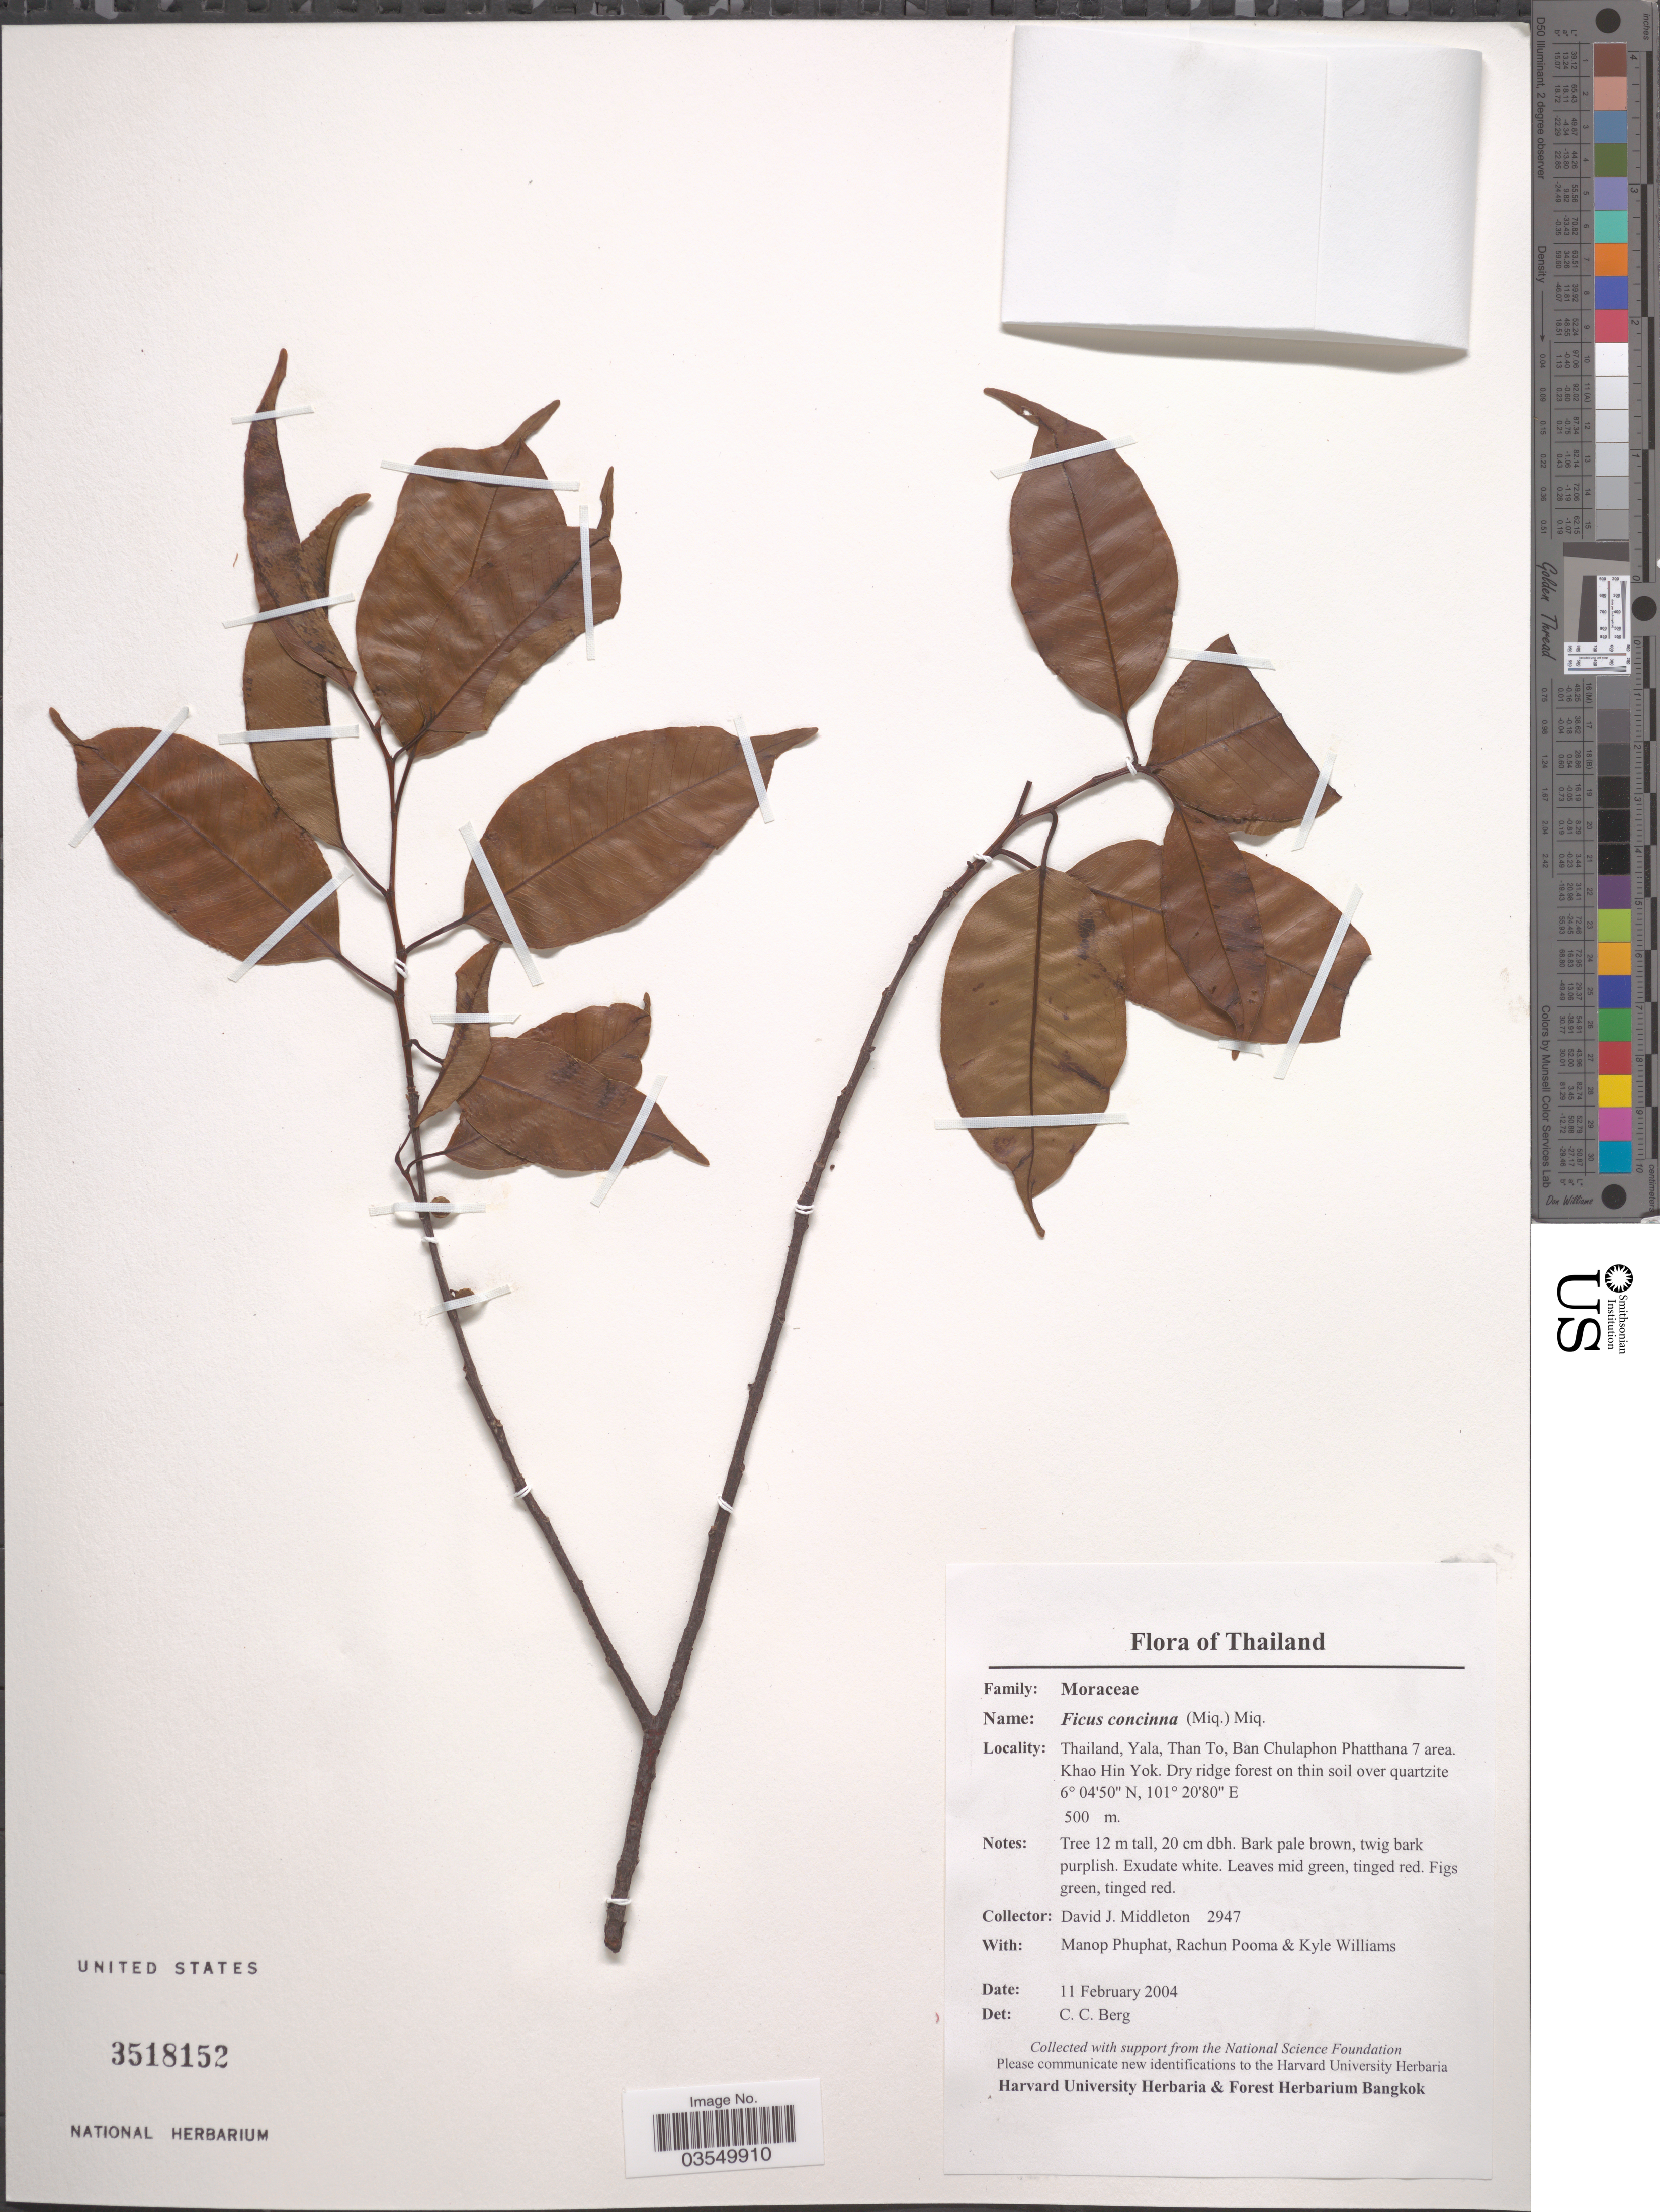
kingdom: Plantae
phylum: Tracheophyta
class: Magnoliopsida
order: Rosales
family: Moraceae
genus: Ficus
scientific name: Ficus concinna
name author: Miq.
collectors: D. J. Middleton, M. Phuphat, R. Pooma & K. J. Williams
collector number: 2947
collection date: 2004-02-11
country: Thailand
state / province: Yala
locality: Than To, Ban Chulaphon Phatthana 7 area. Khao Hin Yok.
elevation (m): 500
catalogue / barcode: US 3518152